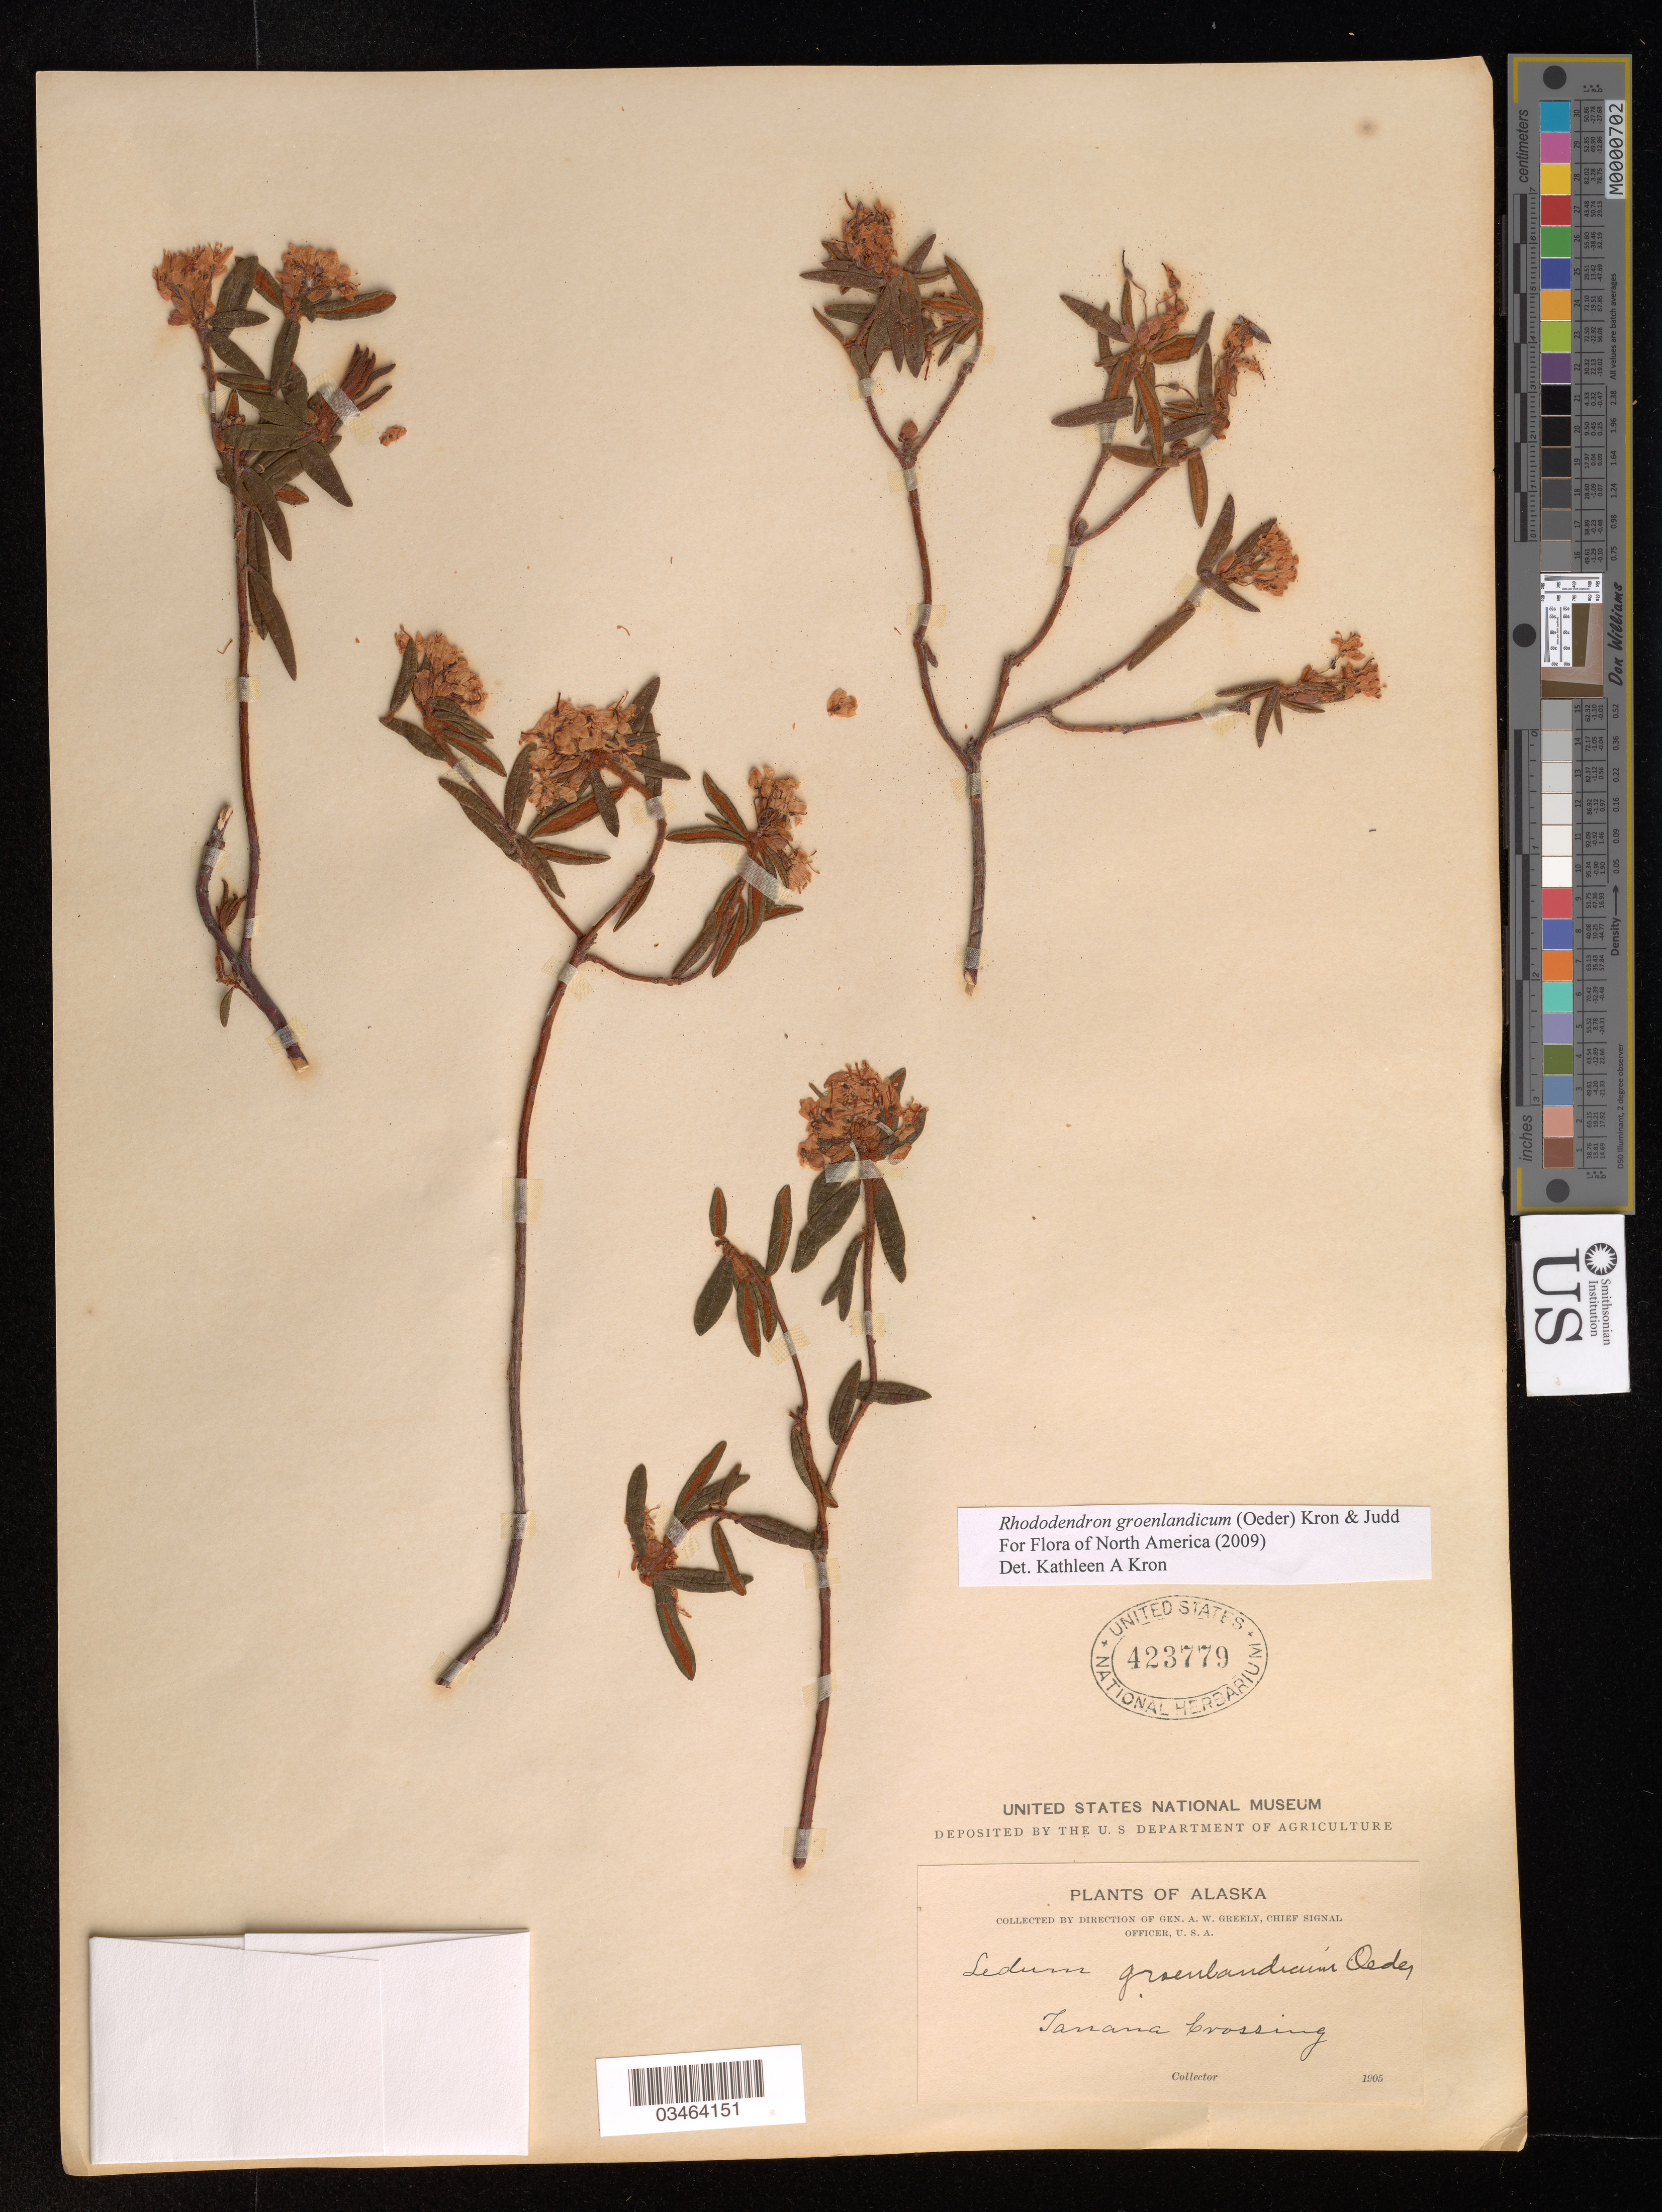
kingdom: Plantae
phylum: Tracheophyta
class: Magnoliopsida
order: Ericales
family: Ericaceae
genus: Rhododendron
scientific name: Rhododendron groenlandicum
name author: (Oeder) Kron & Judd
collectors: A. Greely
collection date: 1905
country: United States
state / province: Alaska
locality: Tanana Crossing.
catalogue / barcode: US 423779